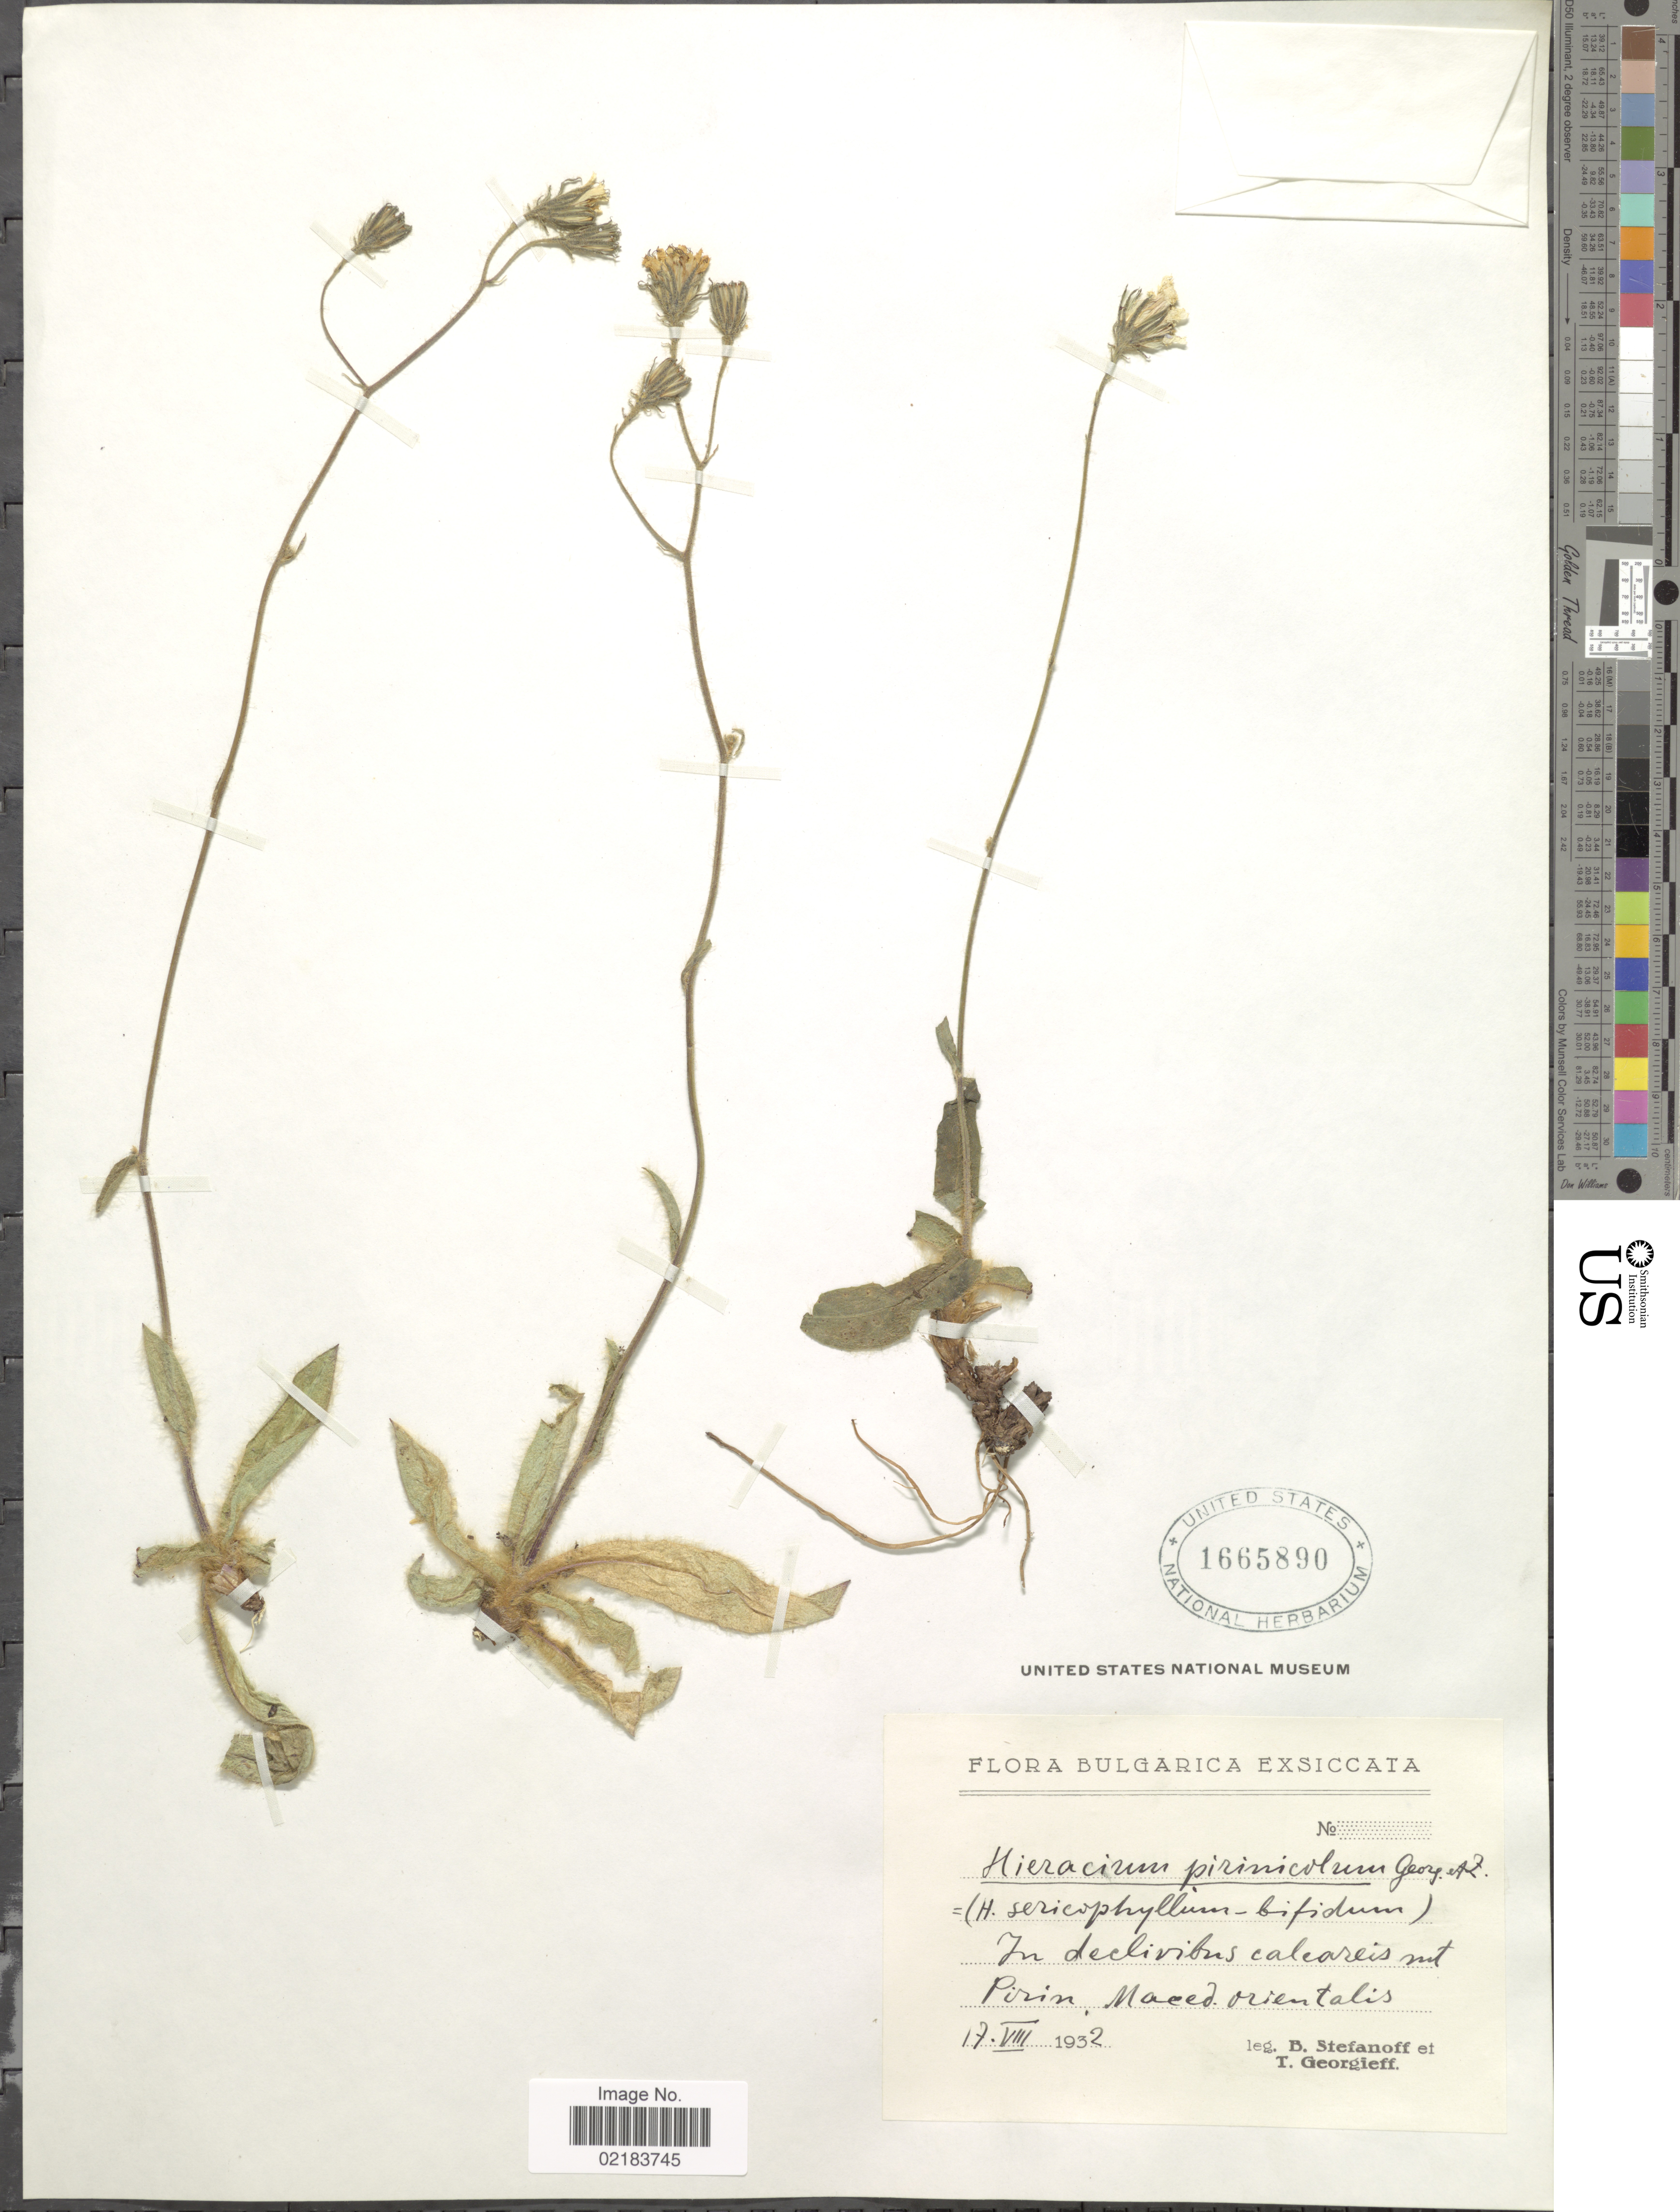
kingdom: Plantae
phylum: Tracheophyta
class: Magnoliopsida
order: Asterales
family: Asteraceae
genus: Hieracium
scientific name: Hieracium pirinicola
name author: T. Georgiev & Zahn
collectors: B. Stefanoff & T. Georgieff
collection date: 1932-08-17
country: Bulgaria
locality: In declivibus calcareis mt Pirin, Maced. orientalis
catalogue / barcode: US 1665890